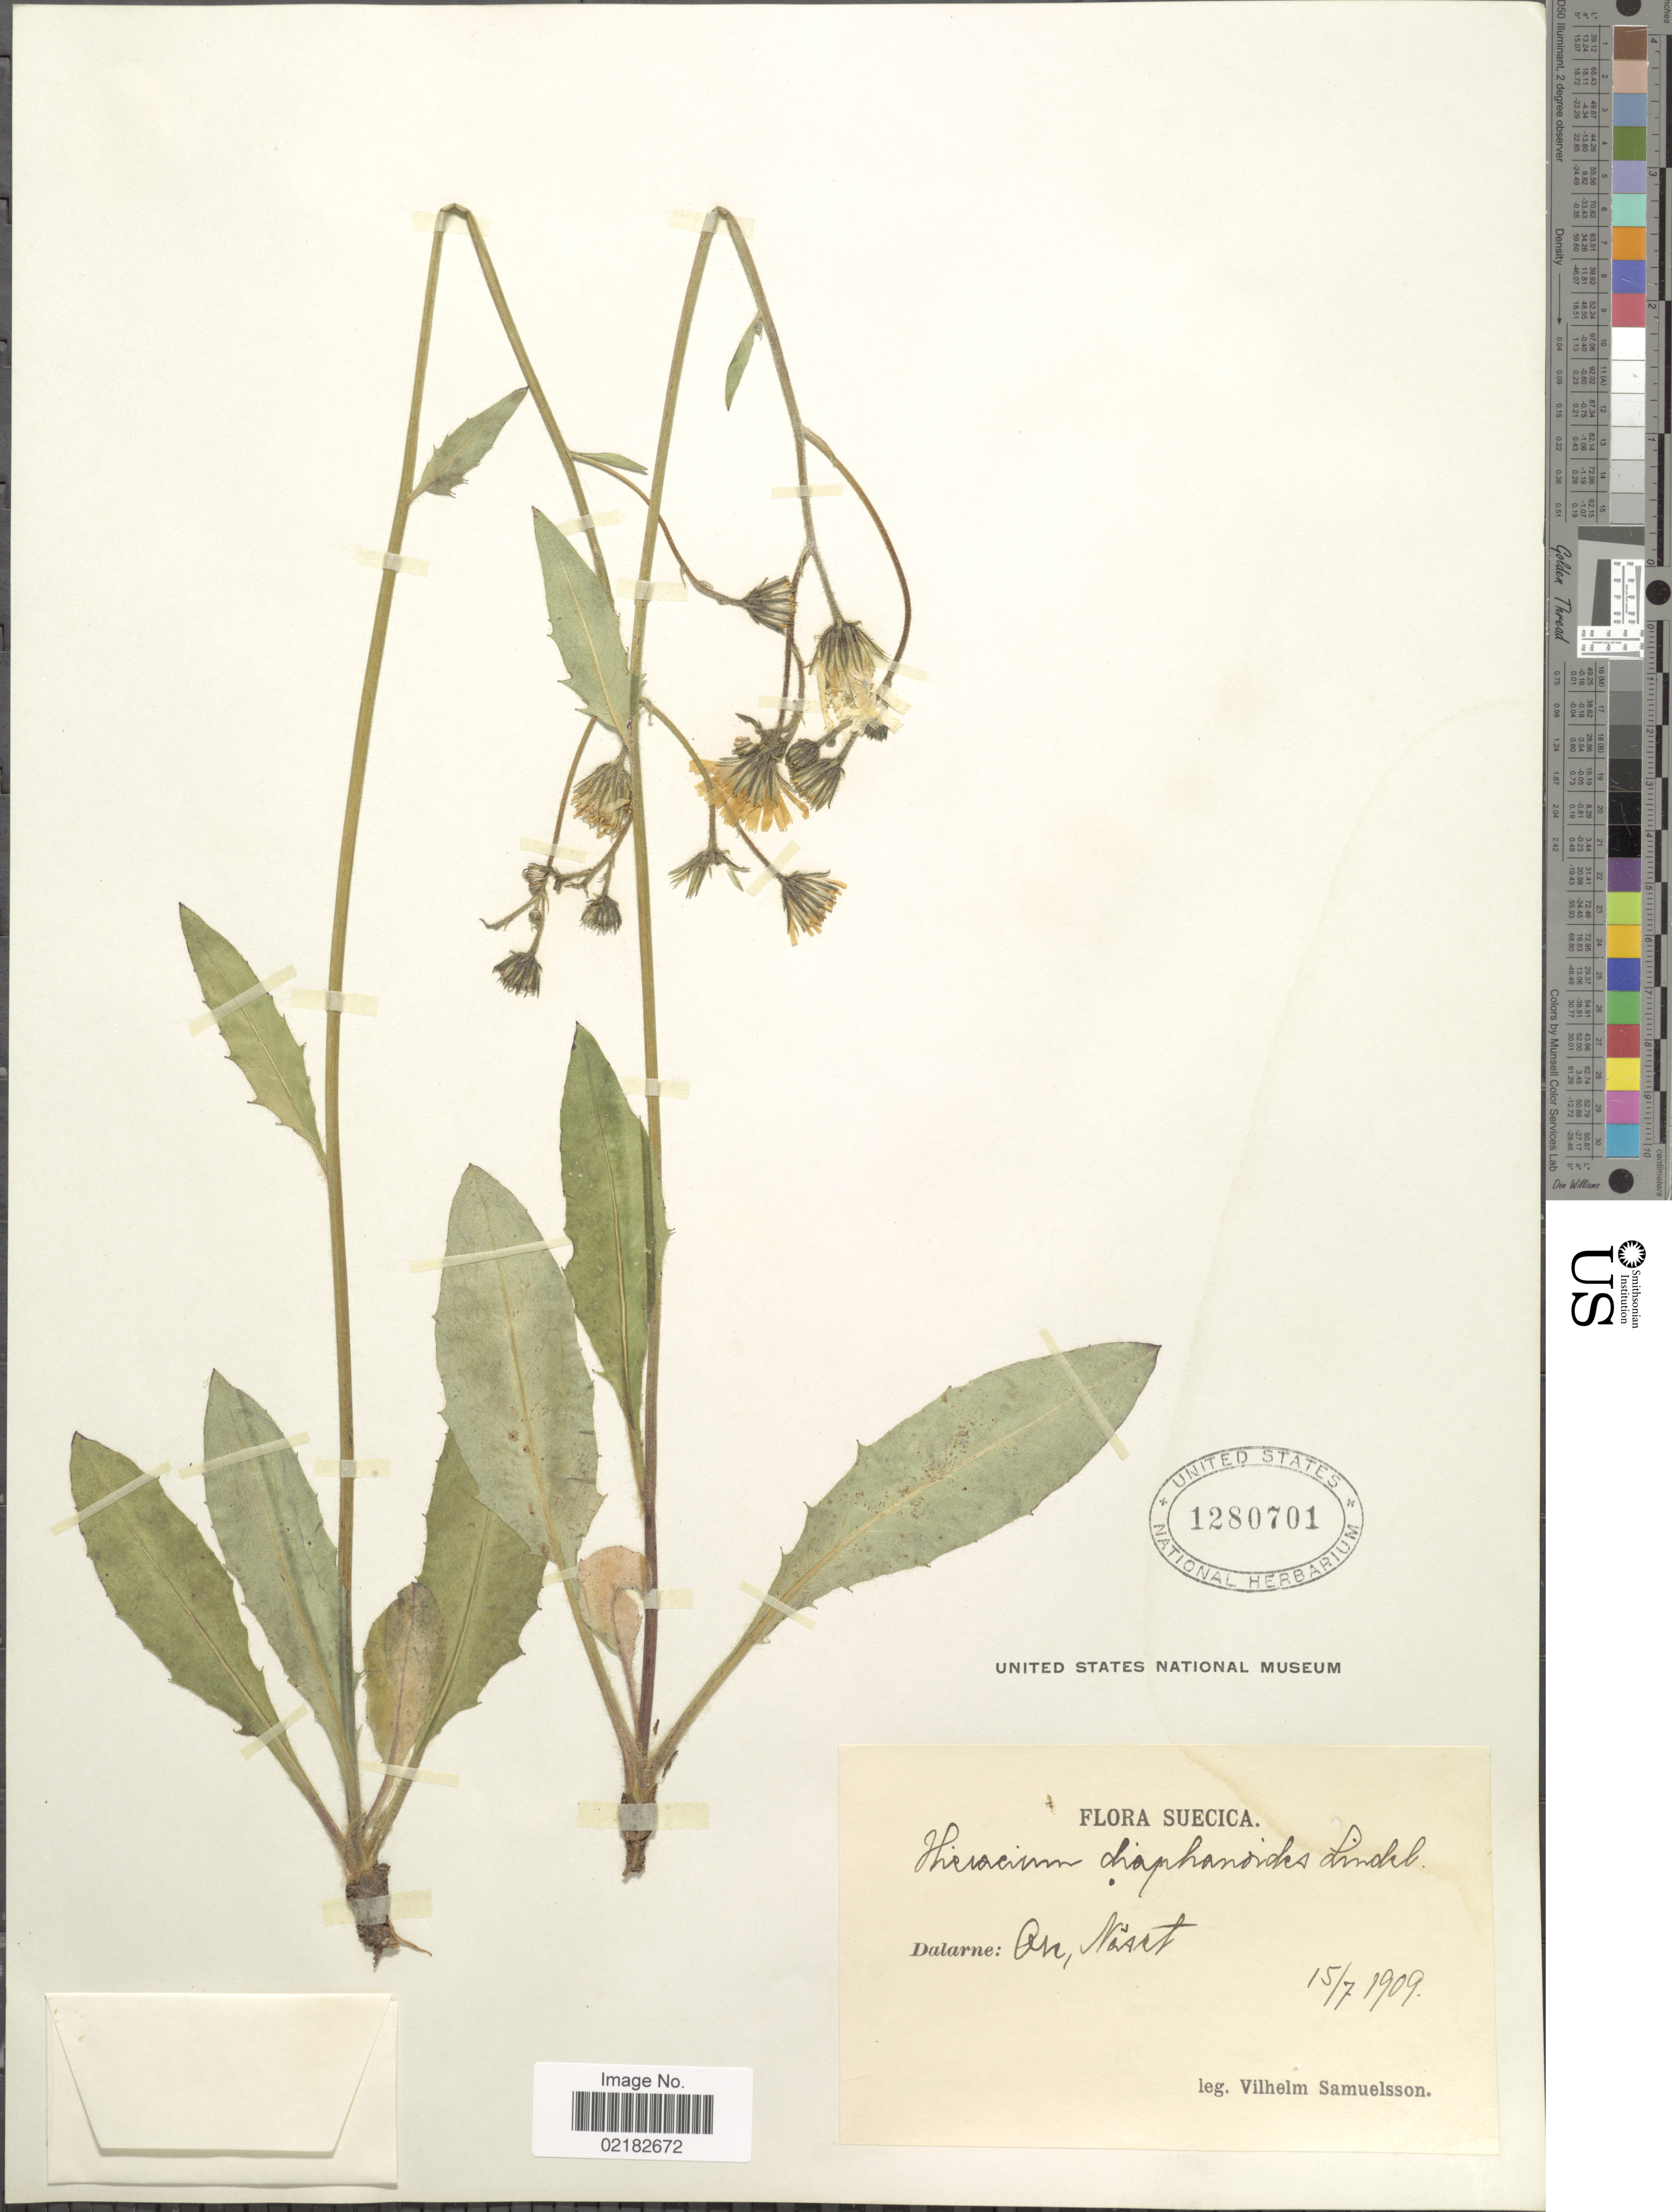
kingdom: Plantae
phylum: Tracheophyta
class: Magnoliopsida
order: Asterales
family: Asteraceae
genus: Hieracium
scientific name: Hieracium diaphanoides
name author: Lindeb.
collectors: V. Samuelsson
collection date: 1909-07-15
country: Sweden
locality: Are, Noart [interpreted]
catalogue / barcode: US 1280701